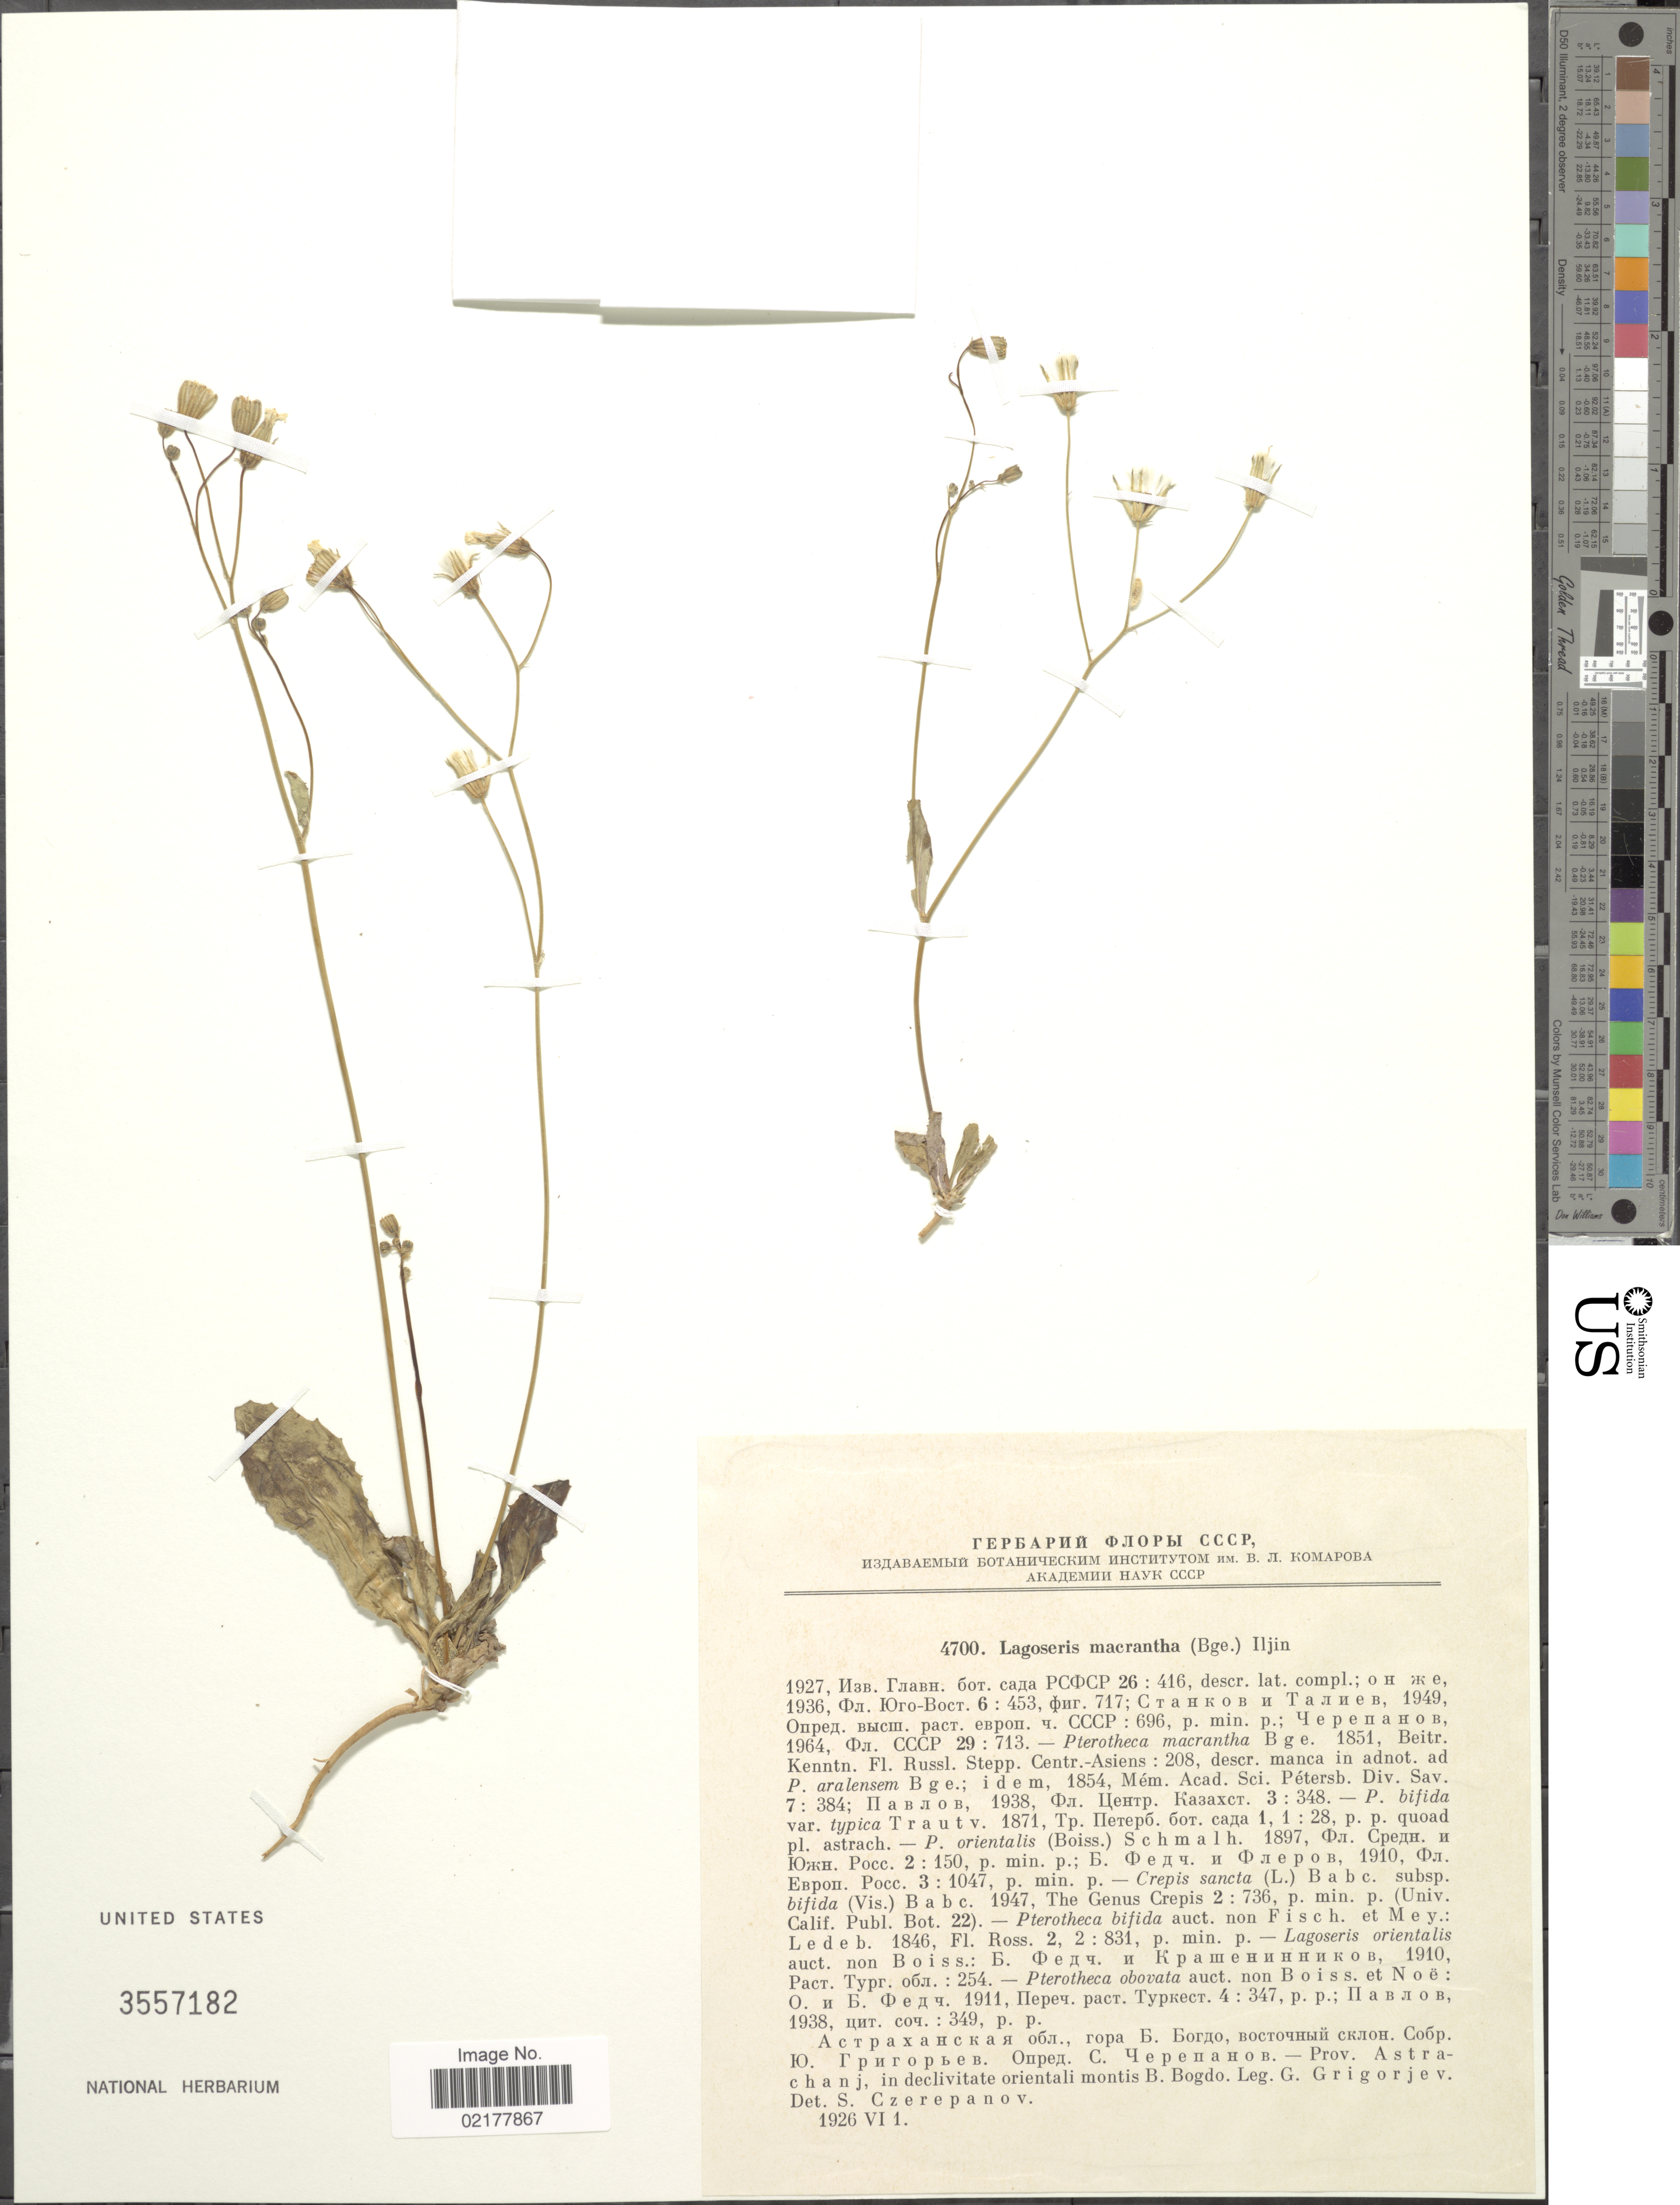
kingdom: Plantae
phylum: Tracheophyta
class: Magnoliopsida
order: Asterales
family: Asteraceae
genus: Crepis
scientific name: Crepis sancta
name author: (L.) Bornm.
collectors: G. Grigorjev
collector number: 4700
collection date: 1926-06-01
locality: Prov. Astrachanj, in declivitate orientali montis B. Bogdo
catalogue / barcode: US 3557182